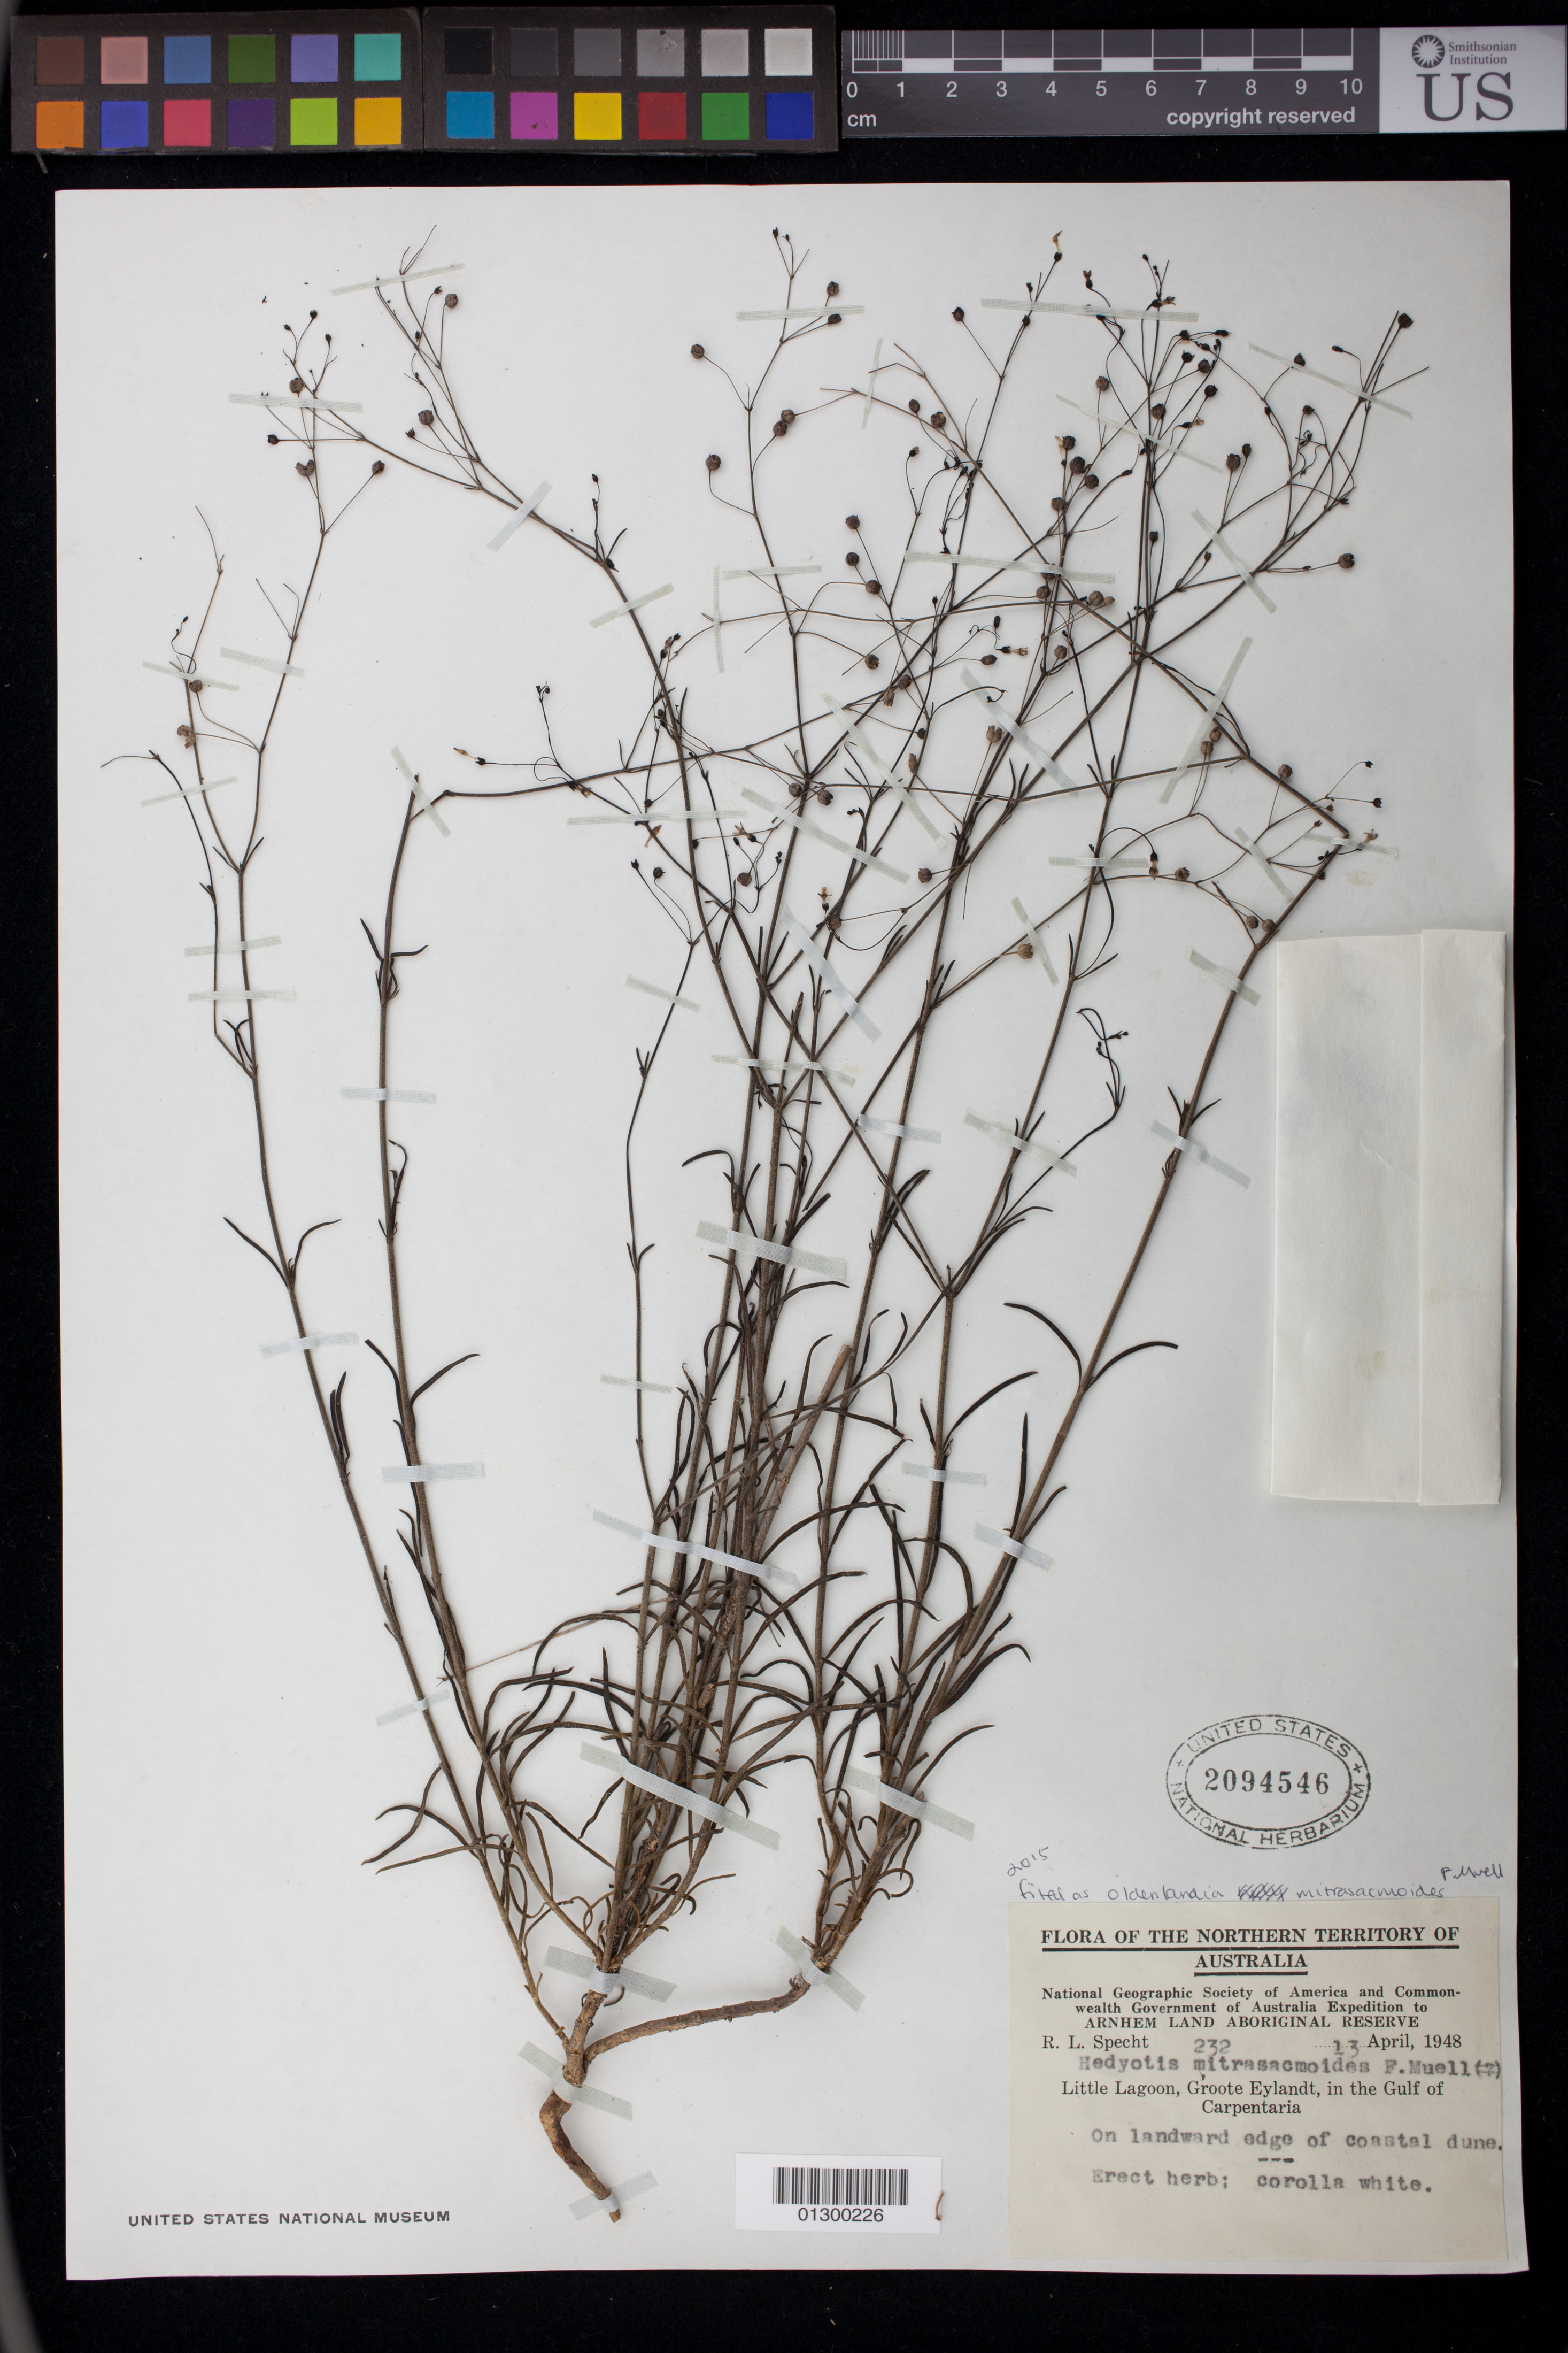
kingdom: Plantae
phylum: Tracheophyta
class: Magnoliopsida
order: Gentianales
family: Rubiaceae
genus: Oldenlandia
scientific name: Oldenlandia mitrasacmoides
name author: F. Muell.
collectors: R. L. Specht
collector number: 232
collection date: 1948-04-13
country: Australia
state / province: Northern Territory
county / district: East Arnhem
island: Groote Eylandt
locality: Little Lagoon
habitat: On landward edge of coastal dune.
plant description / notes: Erect herb; corolla white.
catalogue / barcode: US 2094546